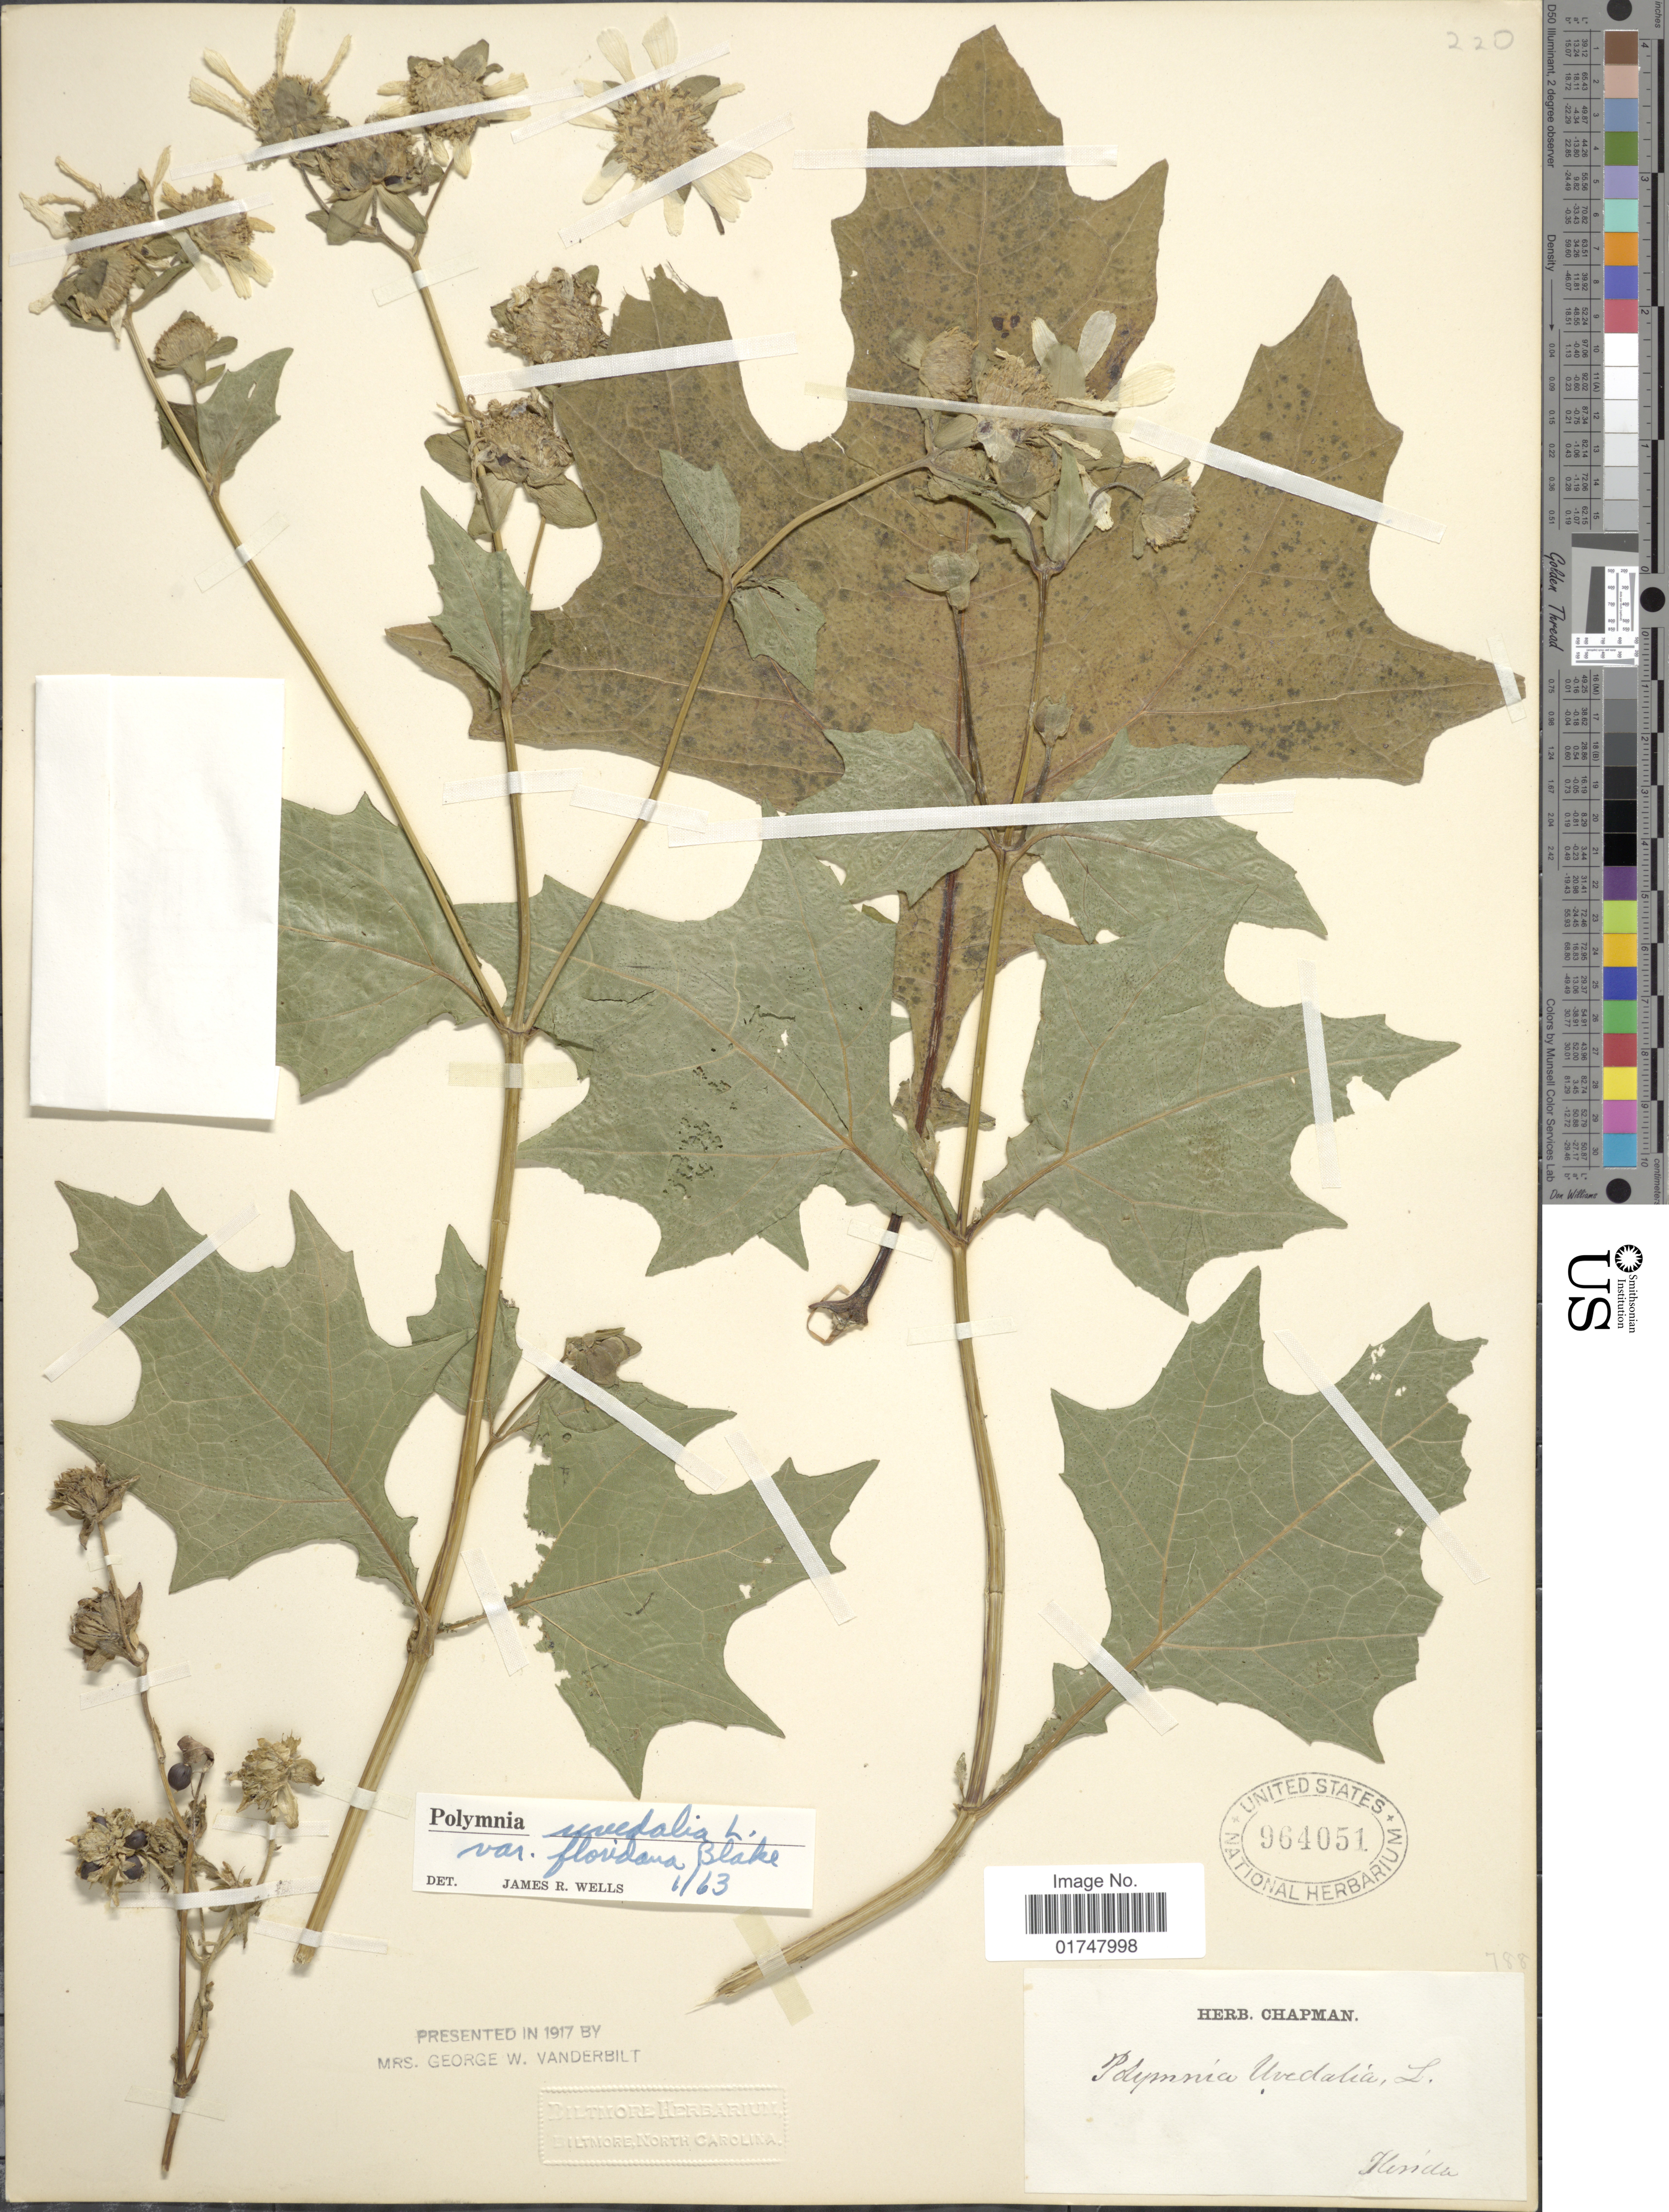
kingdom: Plantae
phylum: Tracheophyta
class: Magnoliopsida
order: Asterales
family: Asteraceae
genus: Smallanthus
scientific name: Smallanthus uvedalia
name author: (L.) Mack. ex Mack.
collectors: ex herb. Chapman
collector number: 788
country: United States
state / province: Florida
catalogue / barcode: US 964051